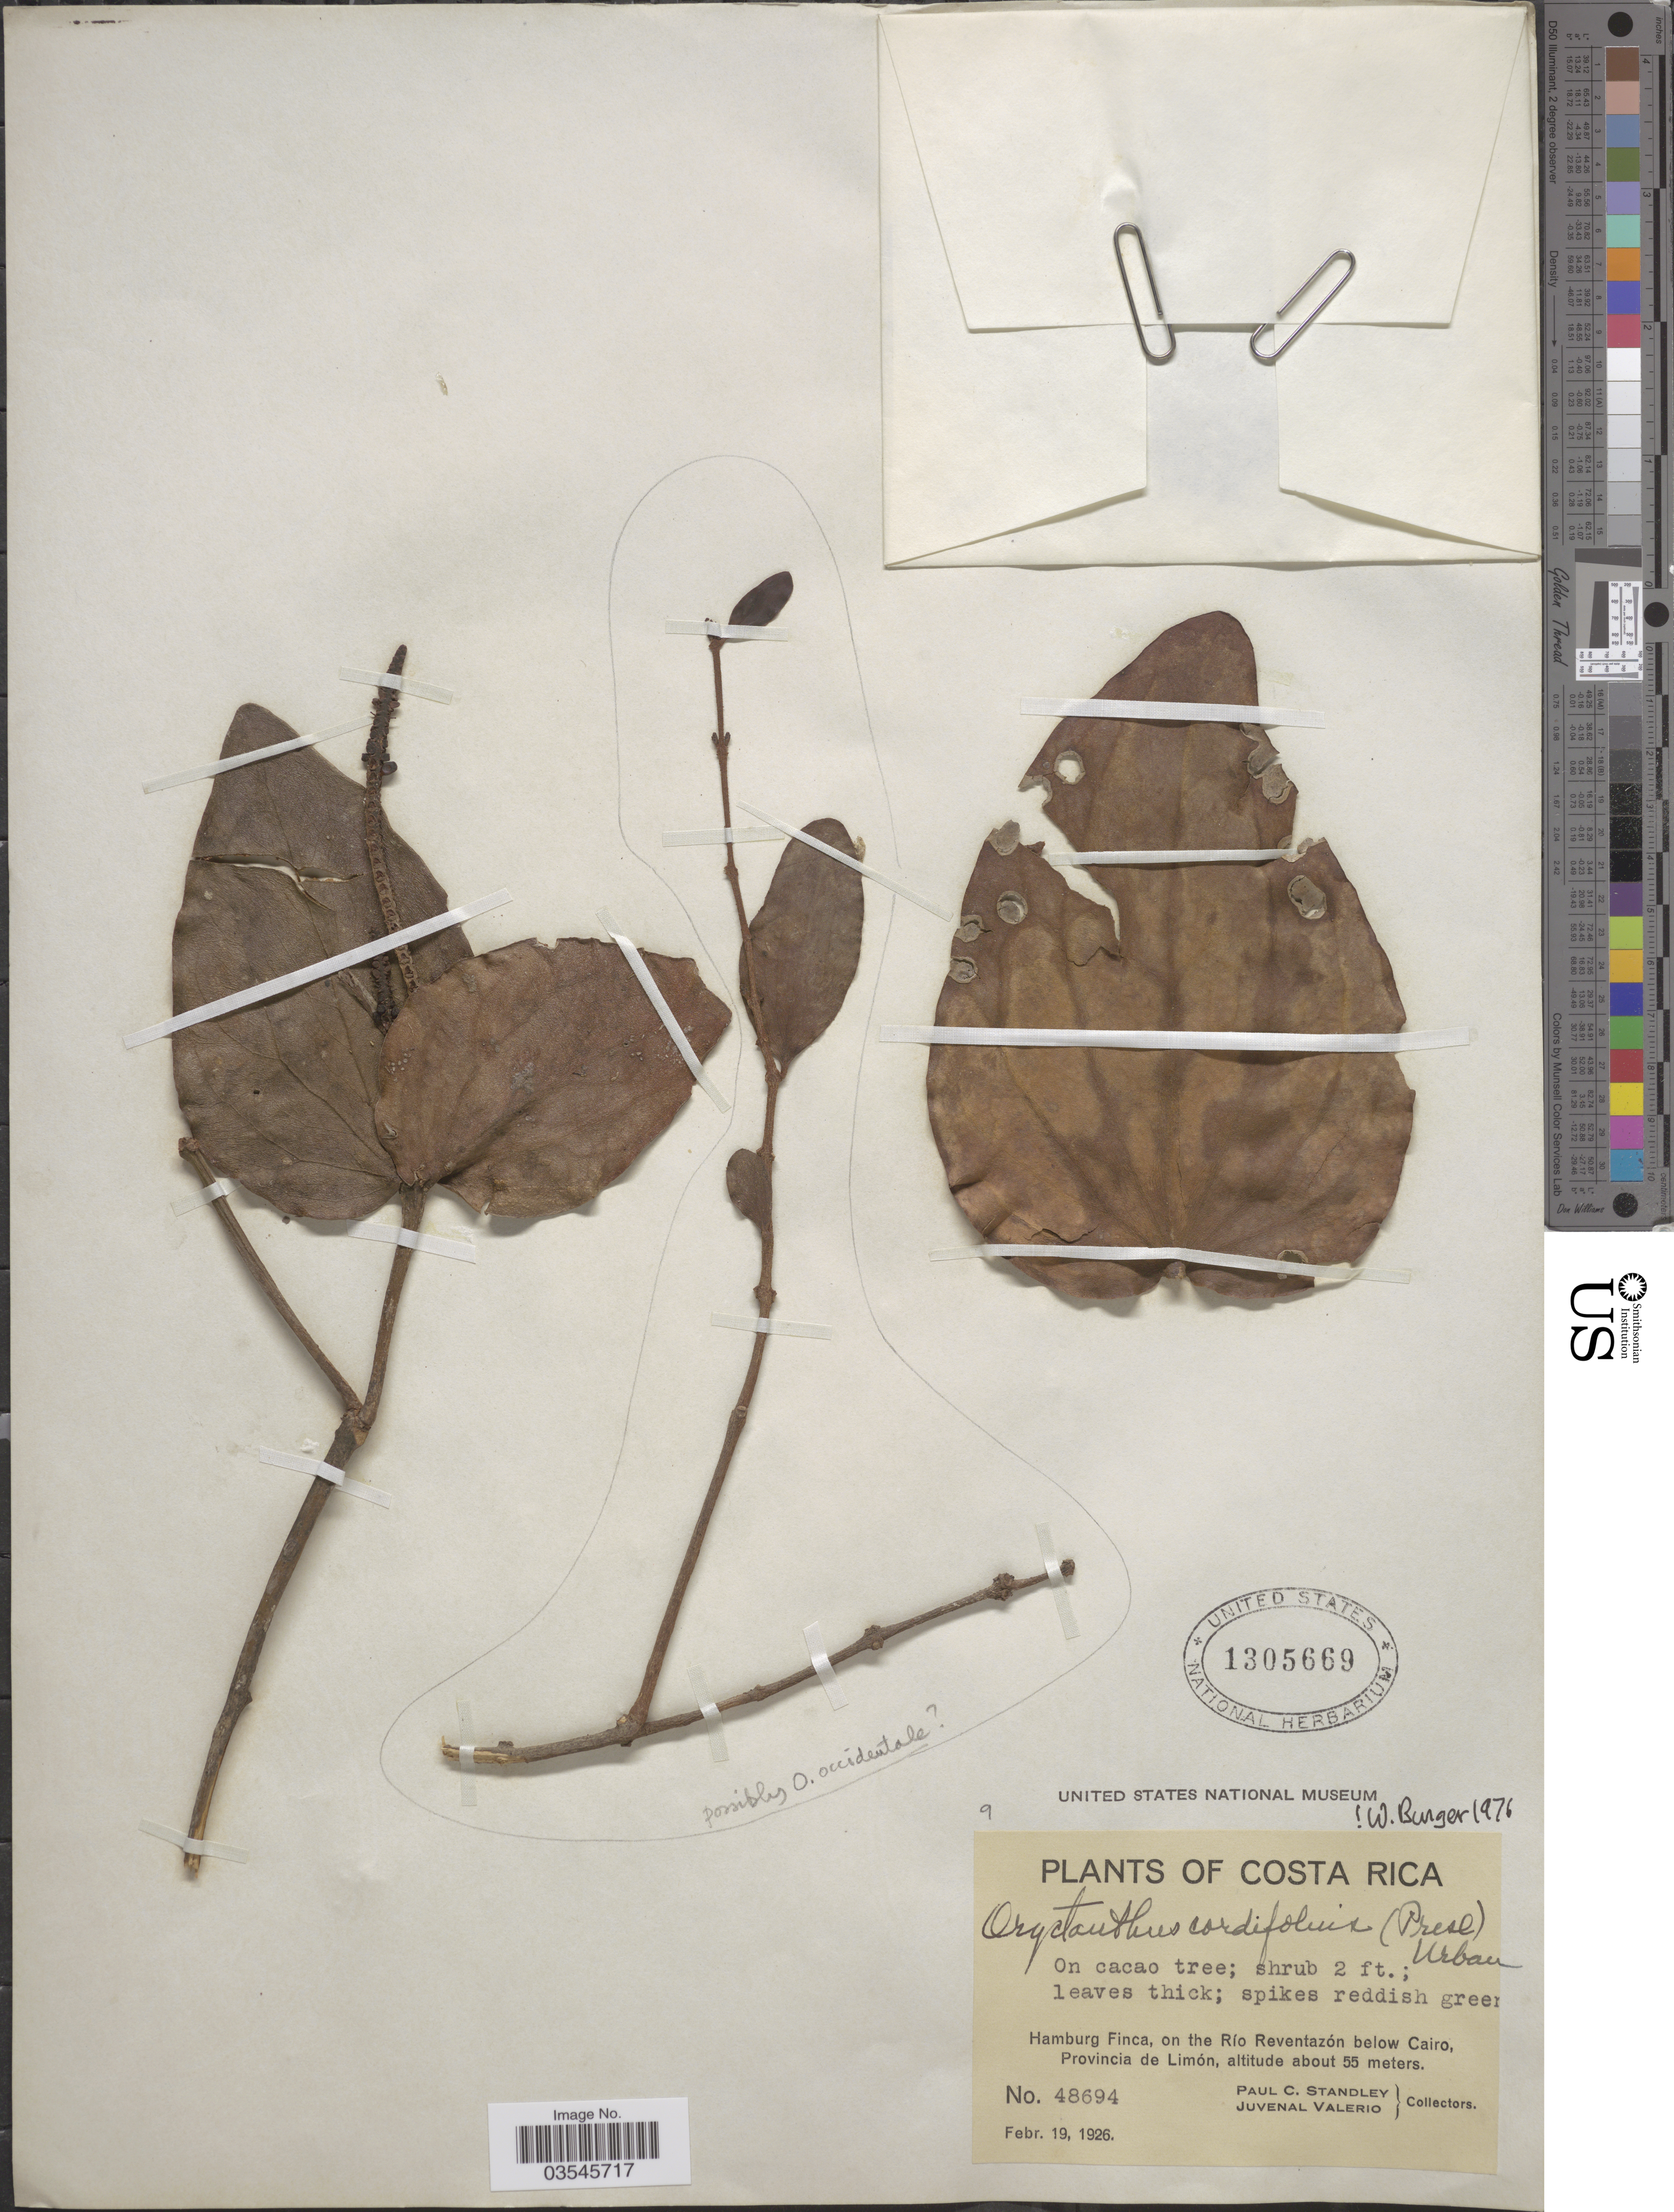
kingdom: Plantae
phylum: Tracheophyta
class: Magnoliopsida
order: Santalales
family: Loranthaceae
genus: Oryctanthus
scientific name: Oryctanthus cordifolius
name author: (C. Presl) Urb.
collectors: P. C. Standley & J. Valerio R.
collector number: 48694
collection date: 1926-02-19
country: Costa Rica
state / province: Limón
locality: Hamburg Finca, on the Río Reventazón below Cairo.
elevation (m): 55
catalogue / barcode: US 1305669